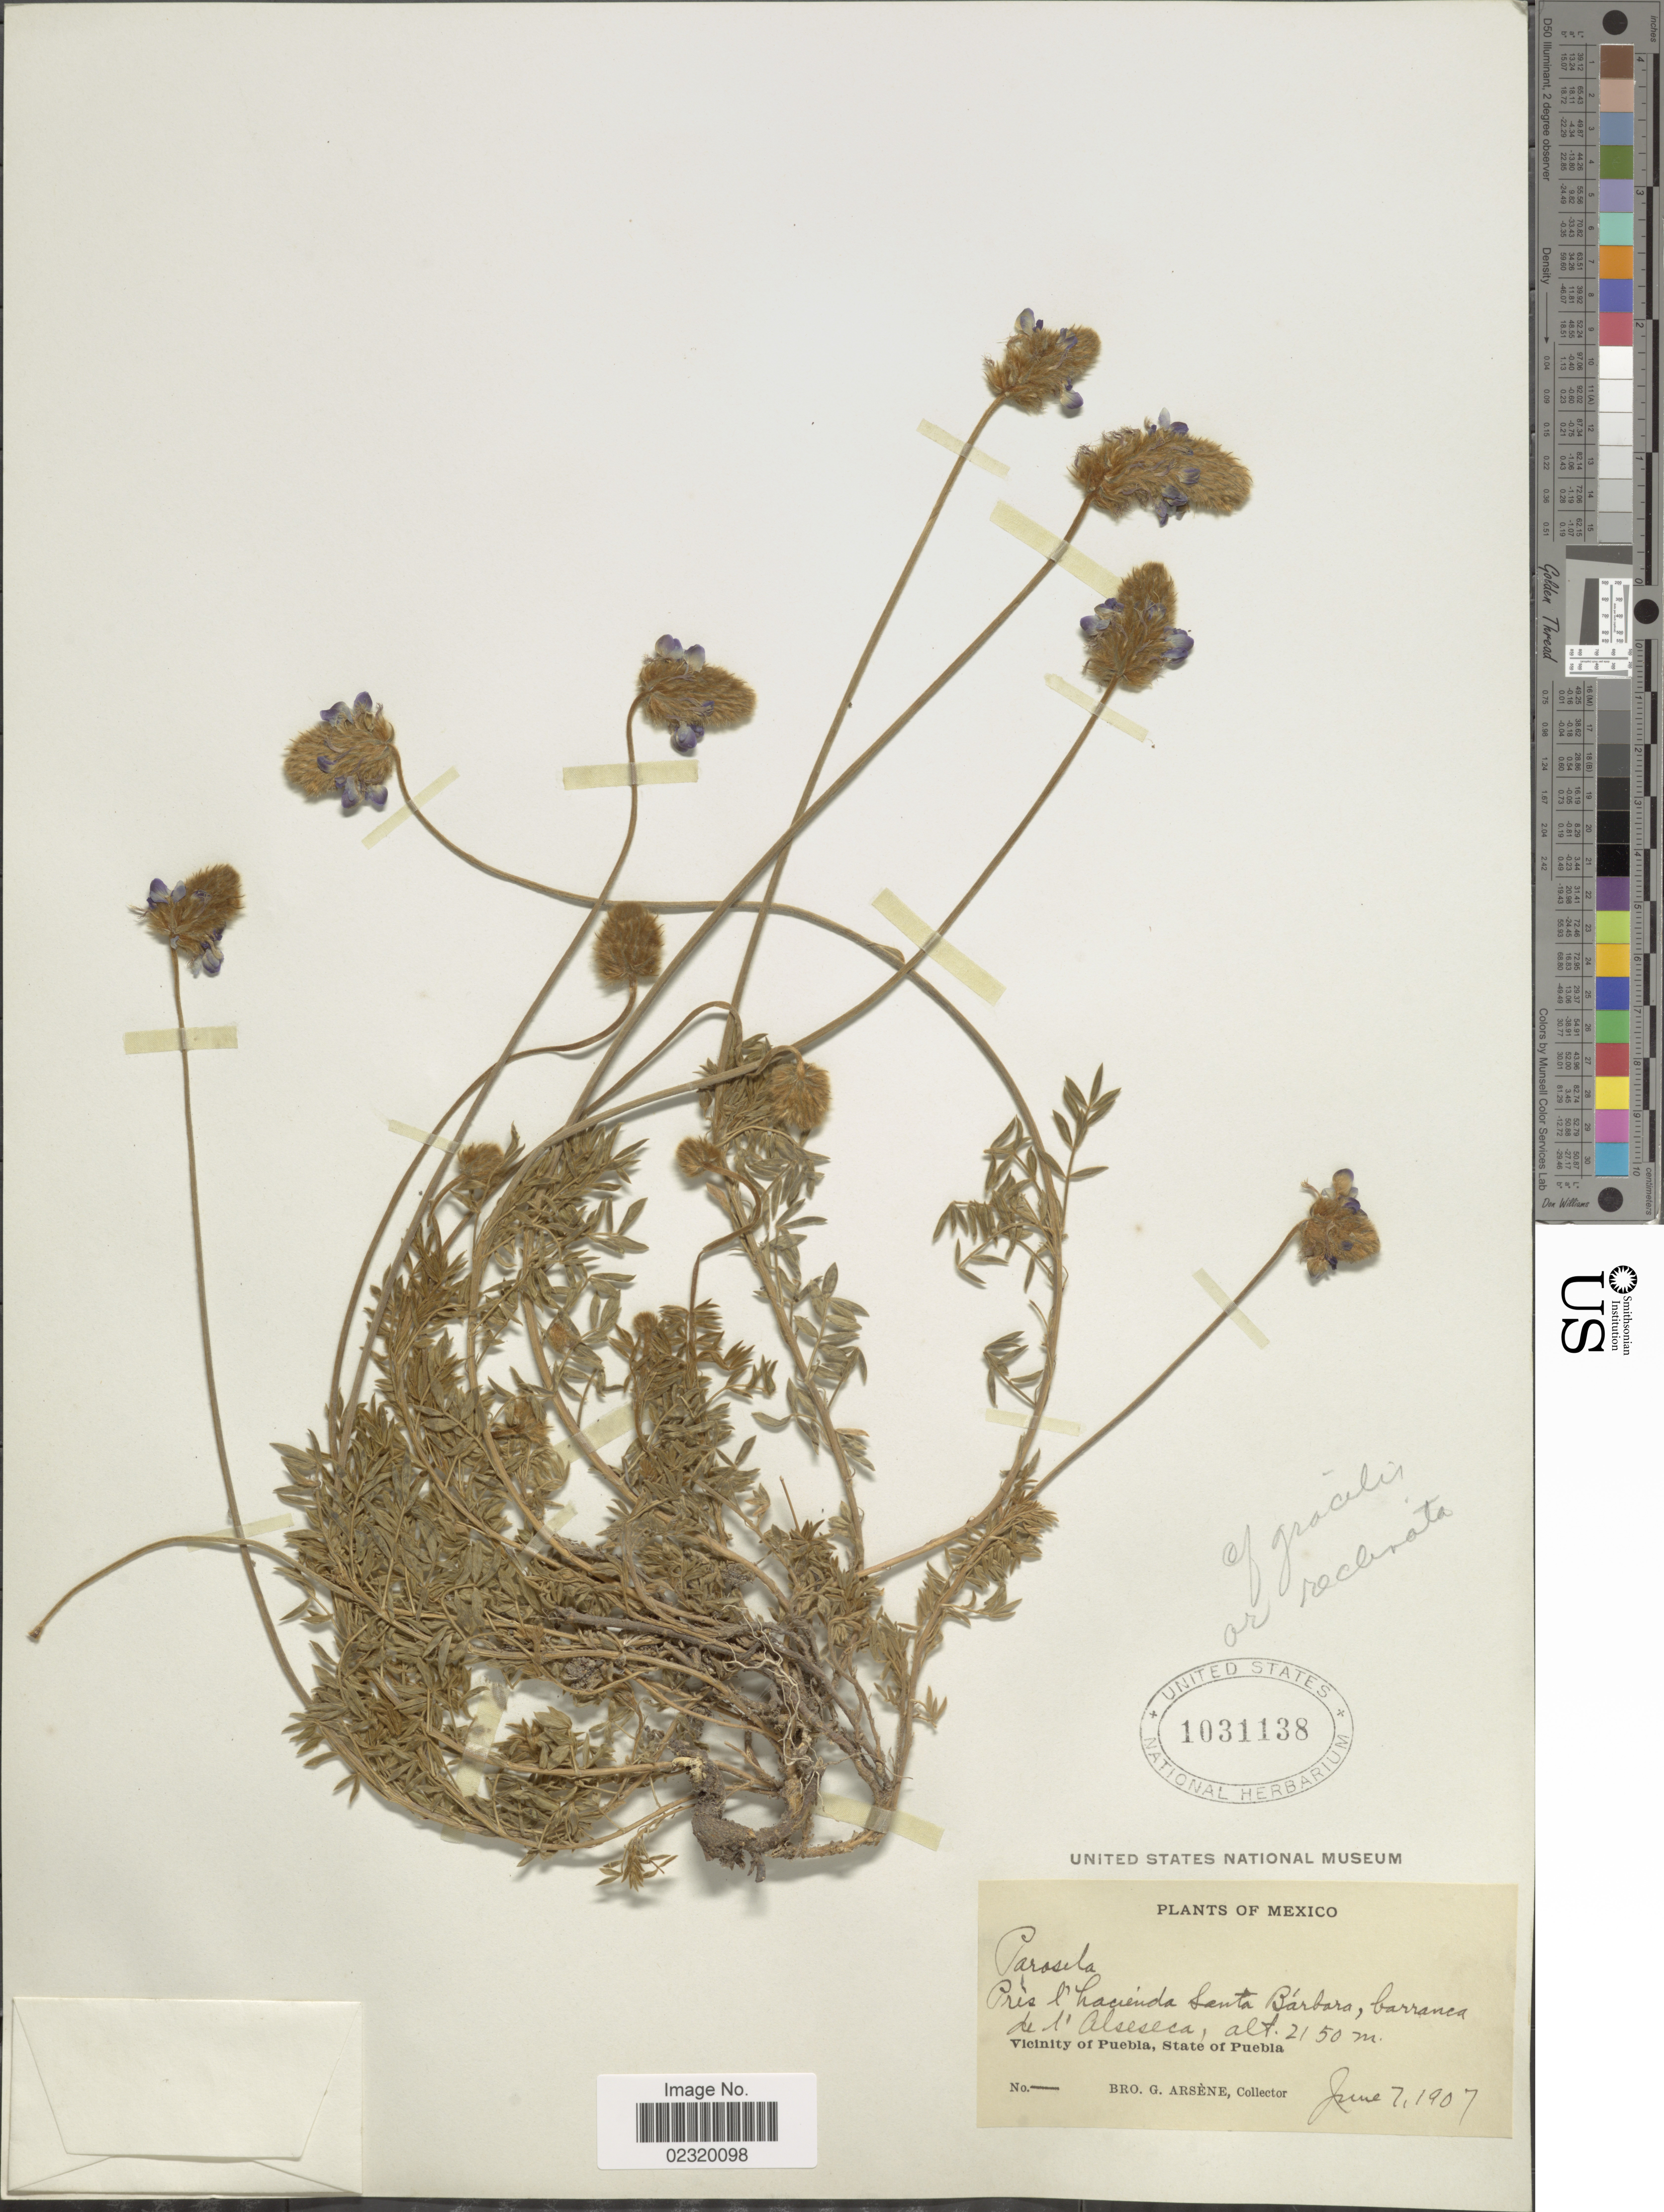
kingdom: Plantae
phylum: Tracheophyta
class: Magnoliopsida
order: Fabales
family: Fabaceae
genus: Dalea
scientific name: Dalea sericea var. sericea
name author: Lag.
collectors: Bro. G. Arsène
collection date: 1907-06-07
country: Mexico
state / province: Puebla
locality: Près l'hacienda Santa Bárbara, barranca de l'Alseseca. Vicinity of Puebla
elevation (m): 2150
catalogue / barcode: US 1031138